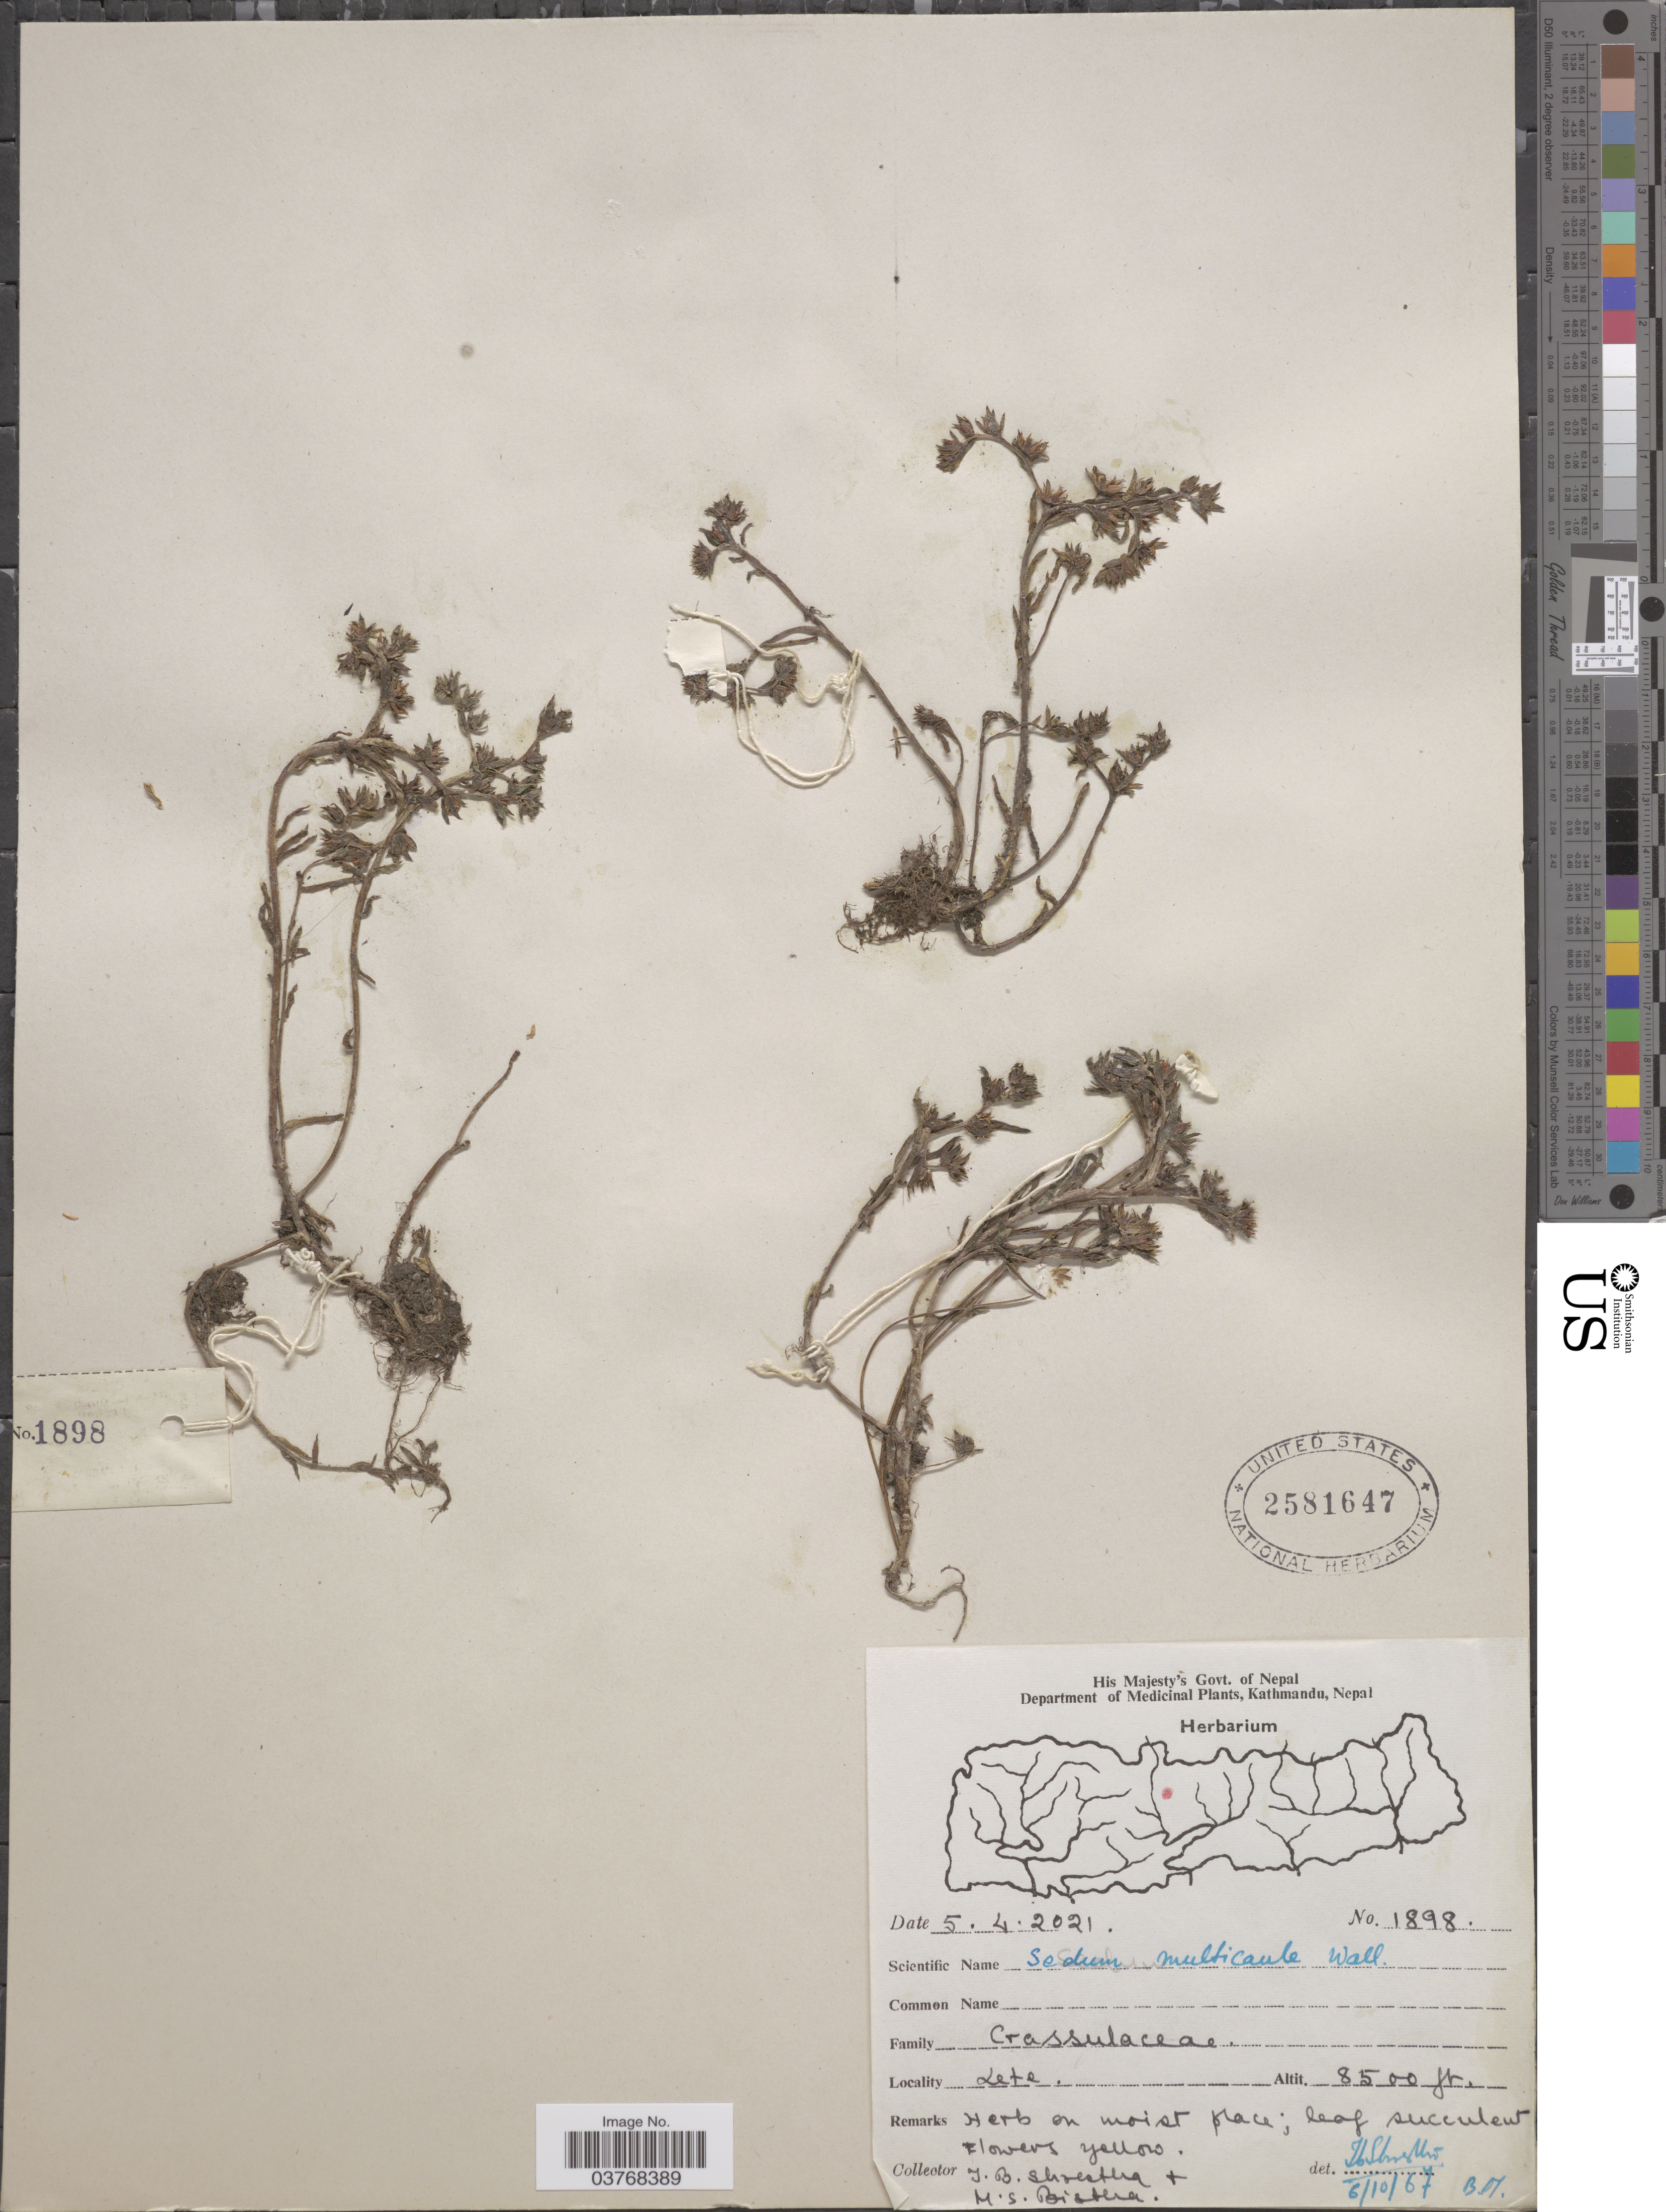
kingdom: Plantae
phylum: Tracheophyta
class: Magnoliopsida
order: Saxifragales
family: Crassulaceae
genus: Sedum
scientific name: Sedum multicaule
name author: Wall. ex Lindl.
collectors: T. B. Shrestha & M. Bistha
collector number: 1898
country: Nepal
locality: Lete.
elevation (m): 2591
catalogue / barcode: US 2581647